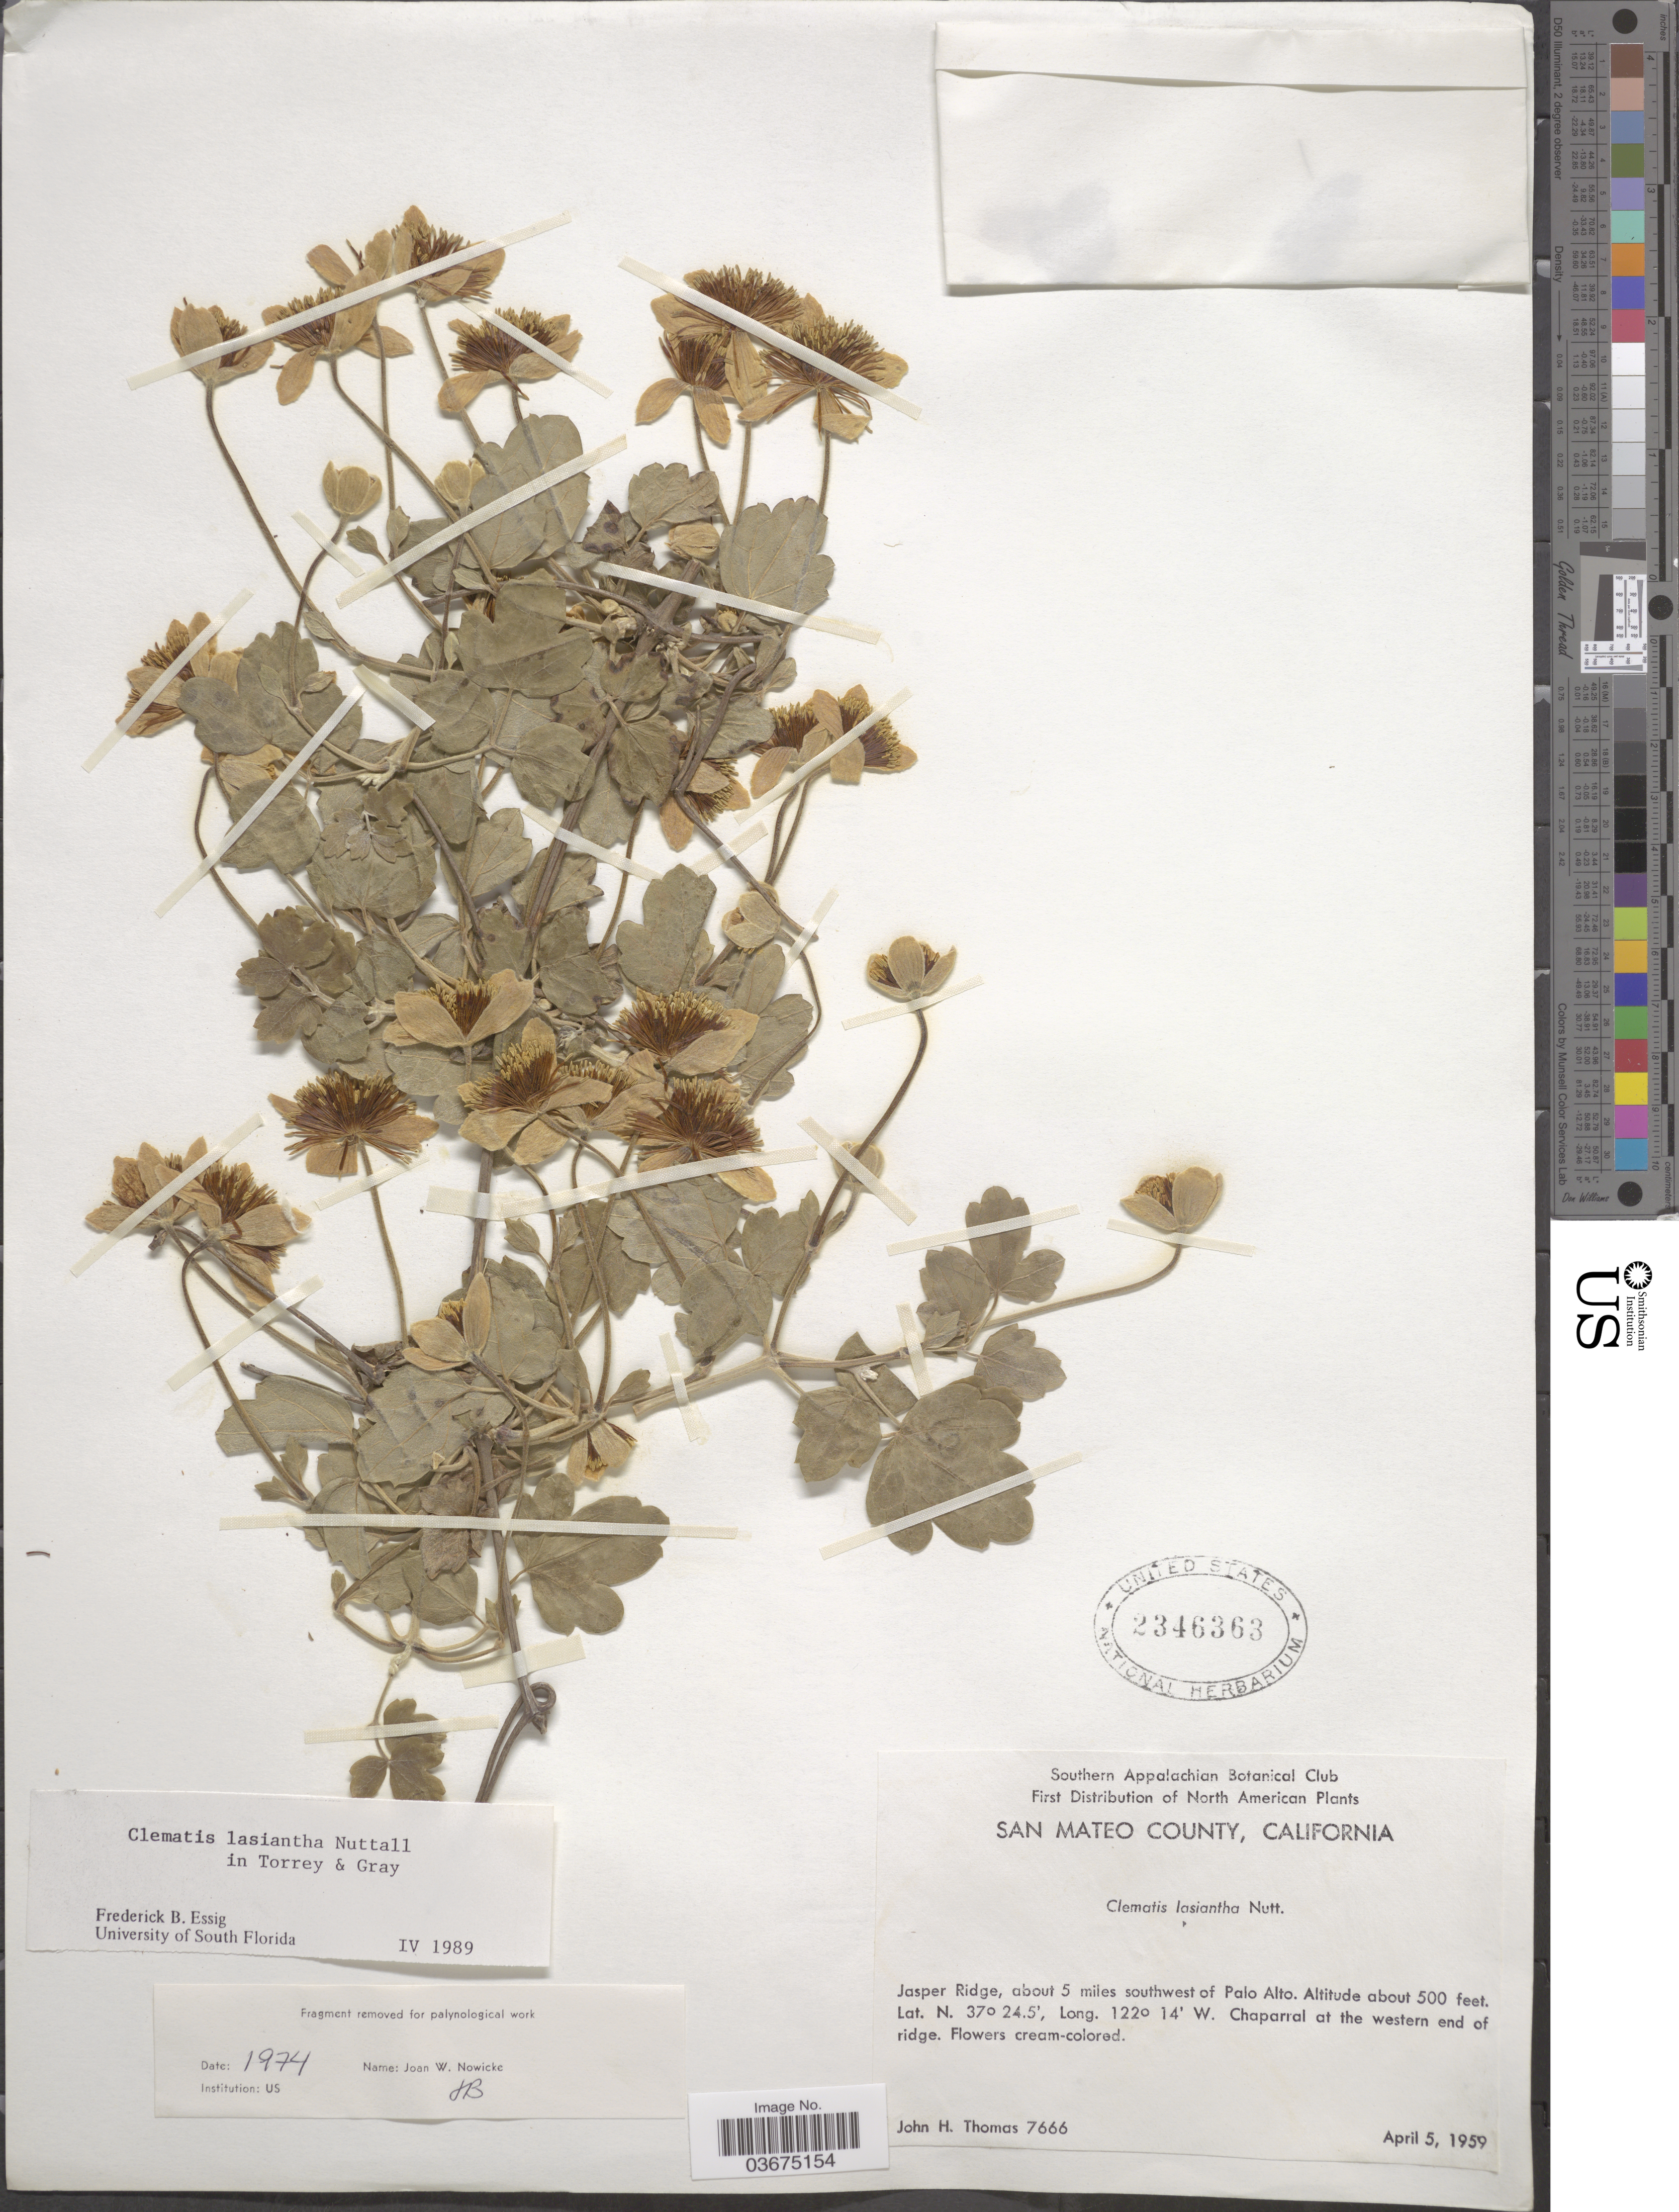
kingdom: Plantae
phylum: Tracheophyta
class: Magnoliopsida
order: Ranunculales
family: Ranunculaceae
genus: Clematis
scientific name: Clematis lasiantha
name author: Nutt.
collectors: J. H. Thomas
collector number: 7666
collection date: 1959-04-05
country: United States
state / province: California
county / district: San Mateo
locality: San Mateo County. Jasper Ridge, about 5 miles southwest of Palo Alto. Chaparral at the western end of ridge.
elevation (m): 152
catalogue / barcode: US 2346363